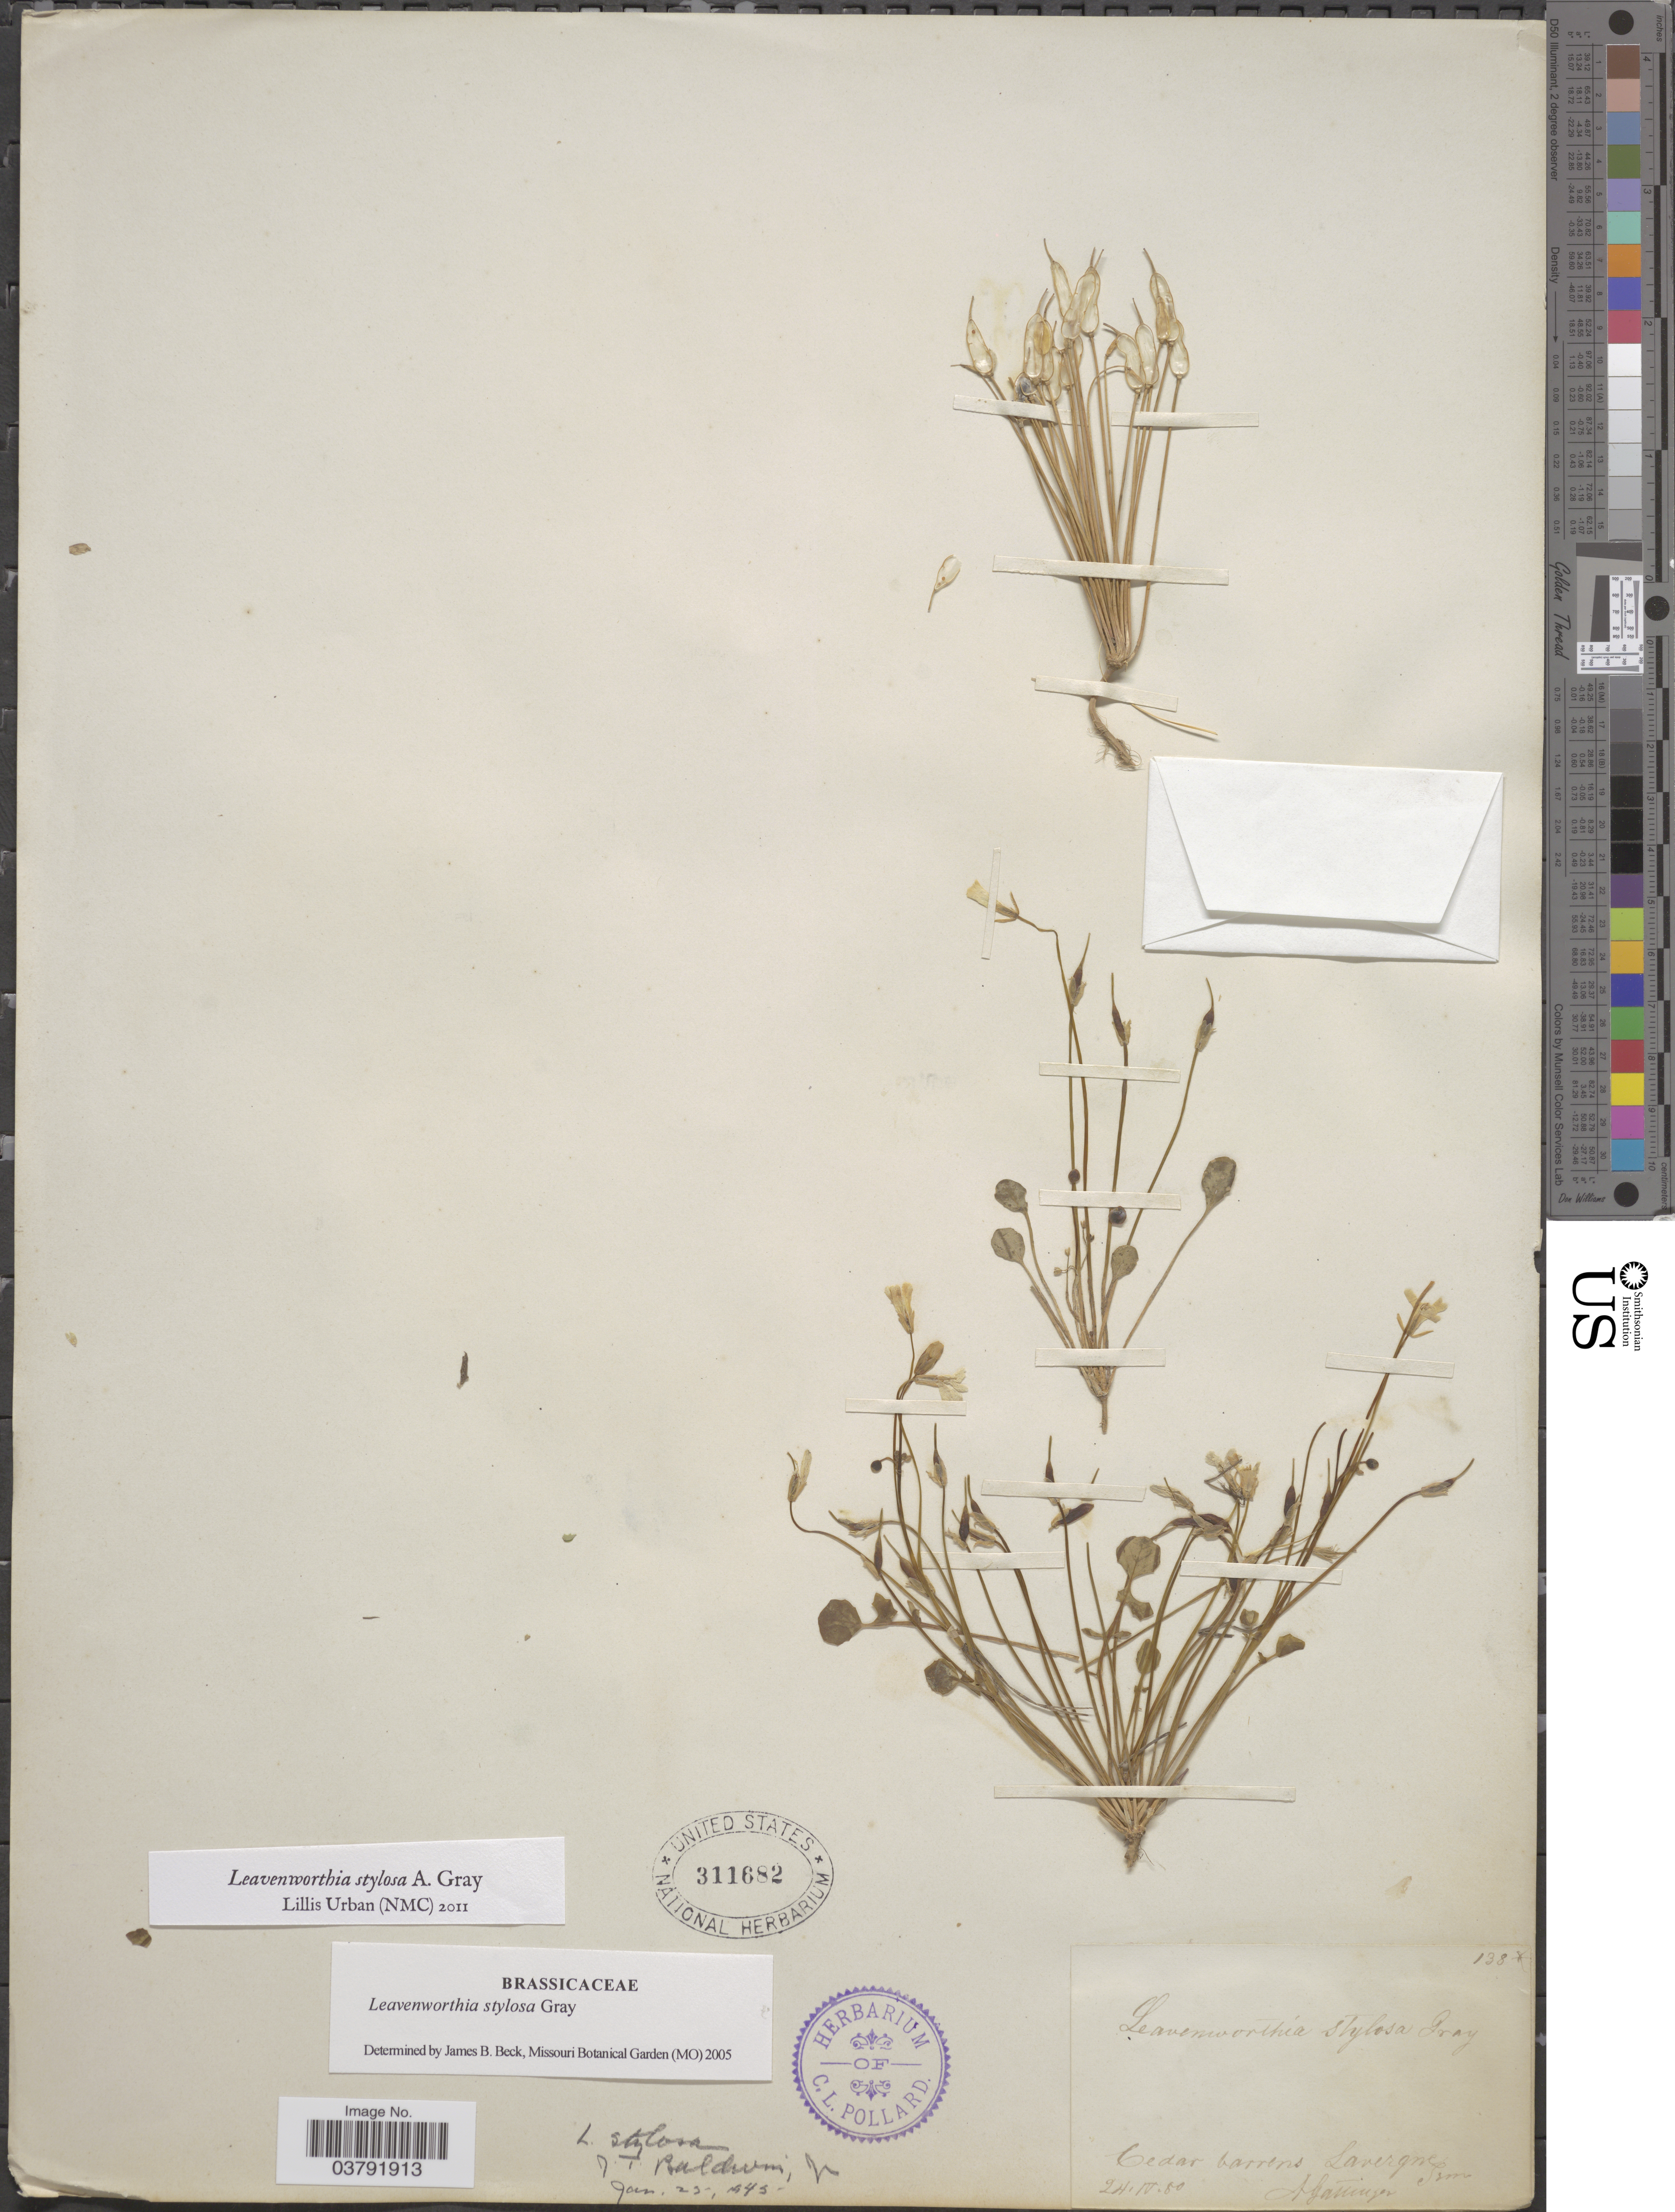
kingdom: Plantae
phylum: Tracheophyta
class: Magnoliopsida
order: Brassicales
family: Brassicaceae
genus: Leavenworthia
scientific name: Leavenworthia stylosa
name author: A. Gray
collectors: A. Gattinger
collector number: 138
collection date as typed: Transcribed d/m/y: 24/4/80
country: United States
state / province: Tennessee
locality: Cedar barrens Lavergne.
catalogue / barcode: US 311682